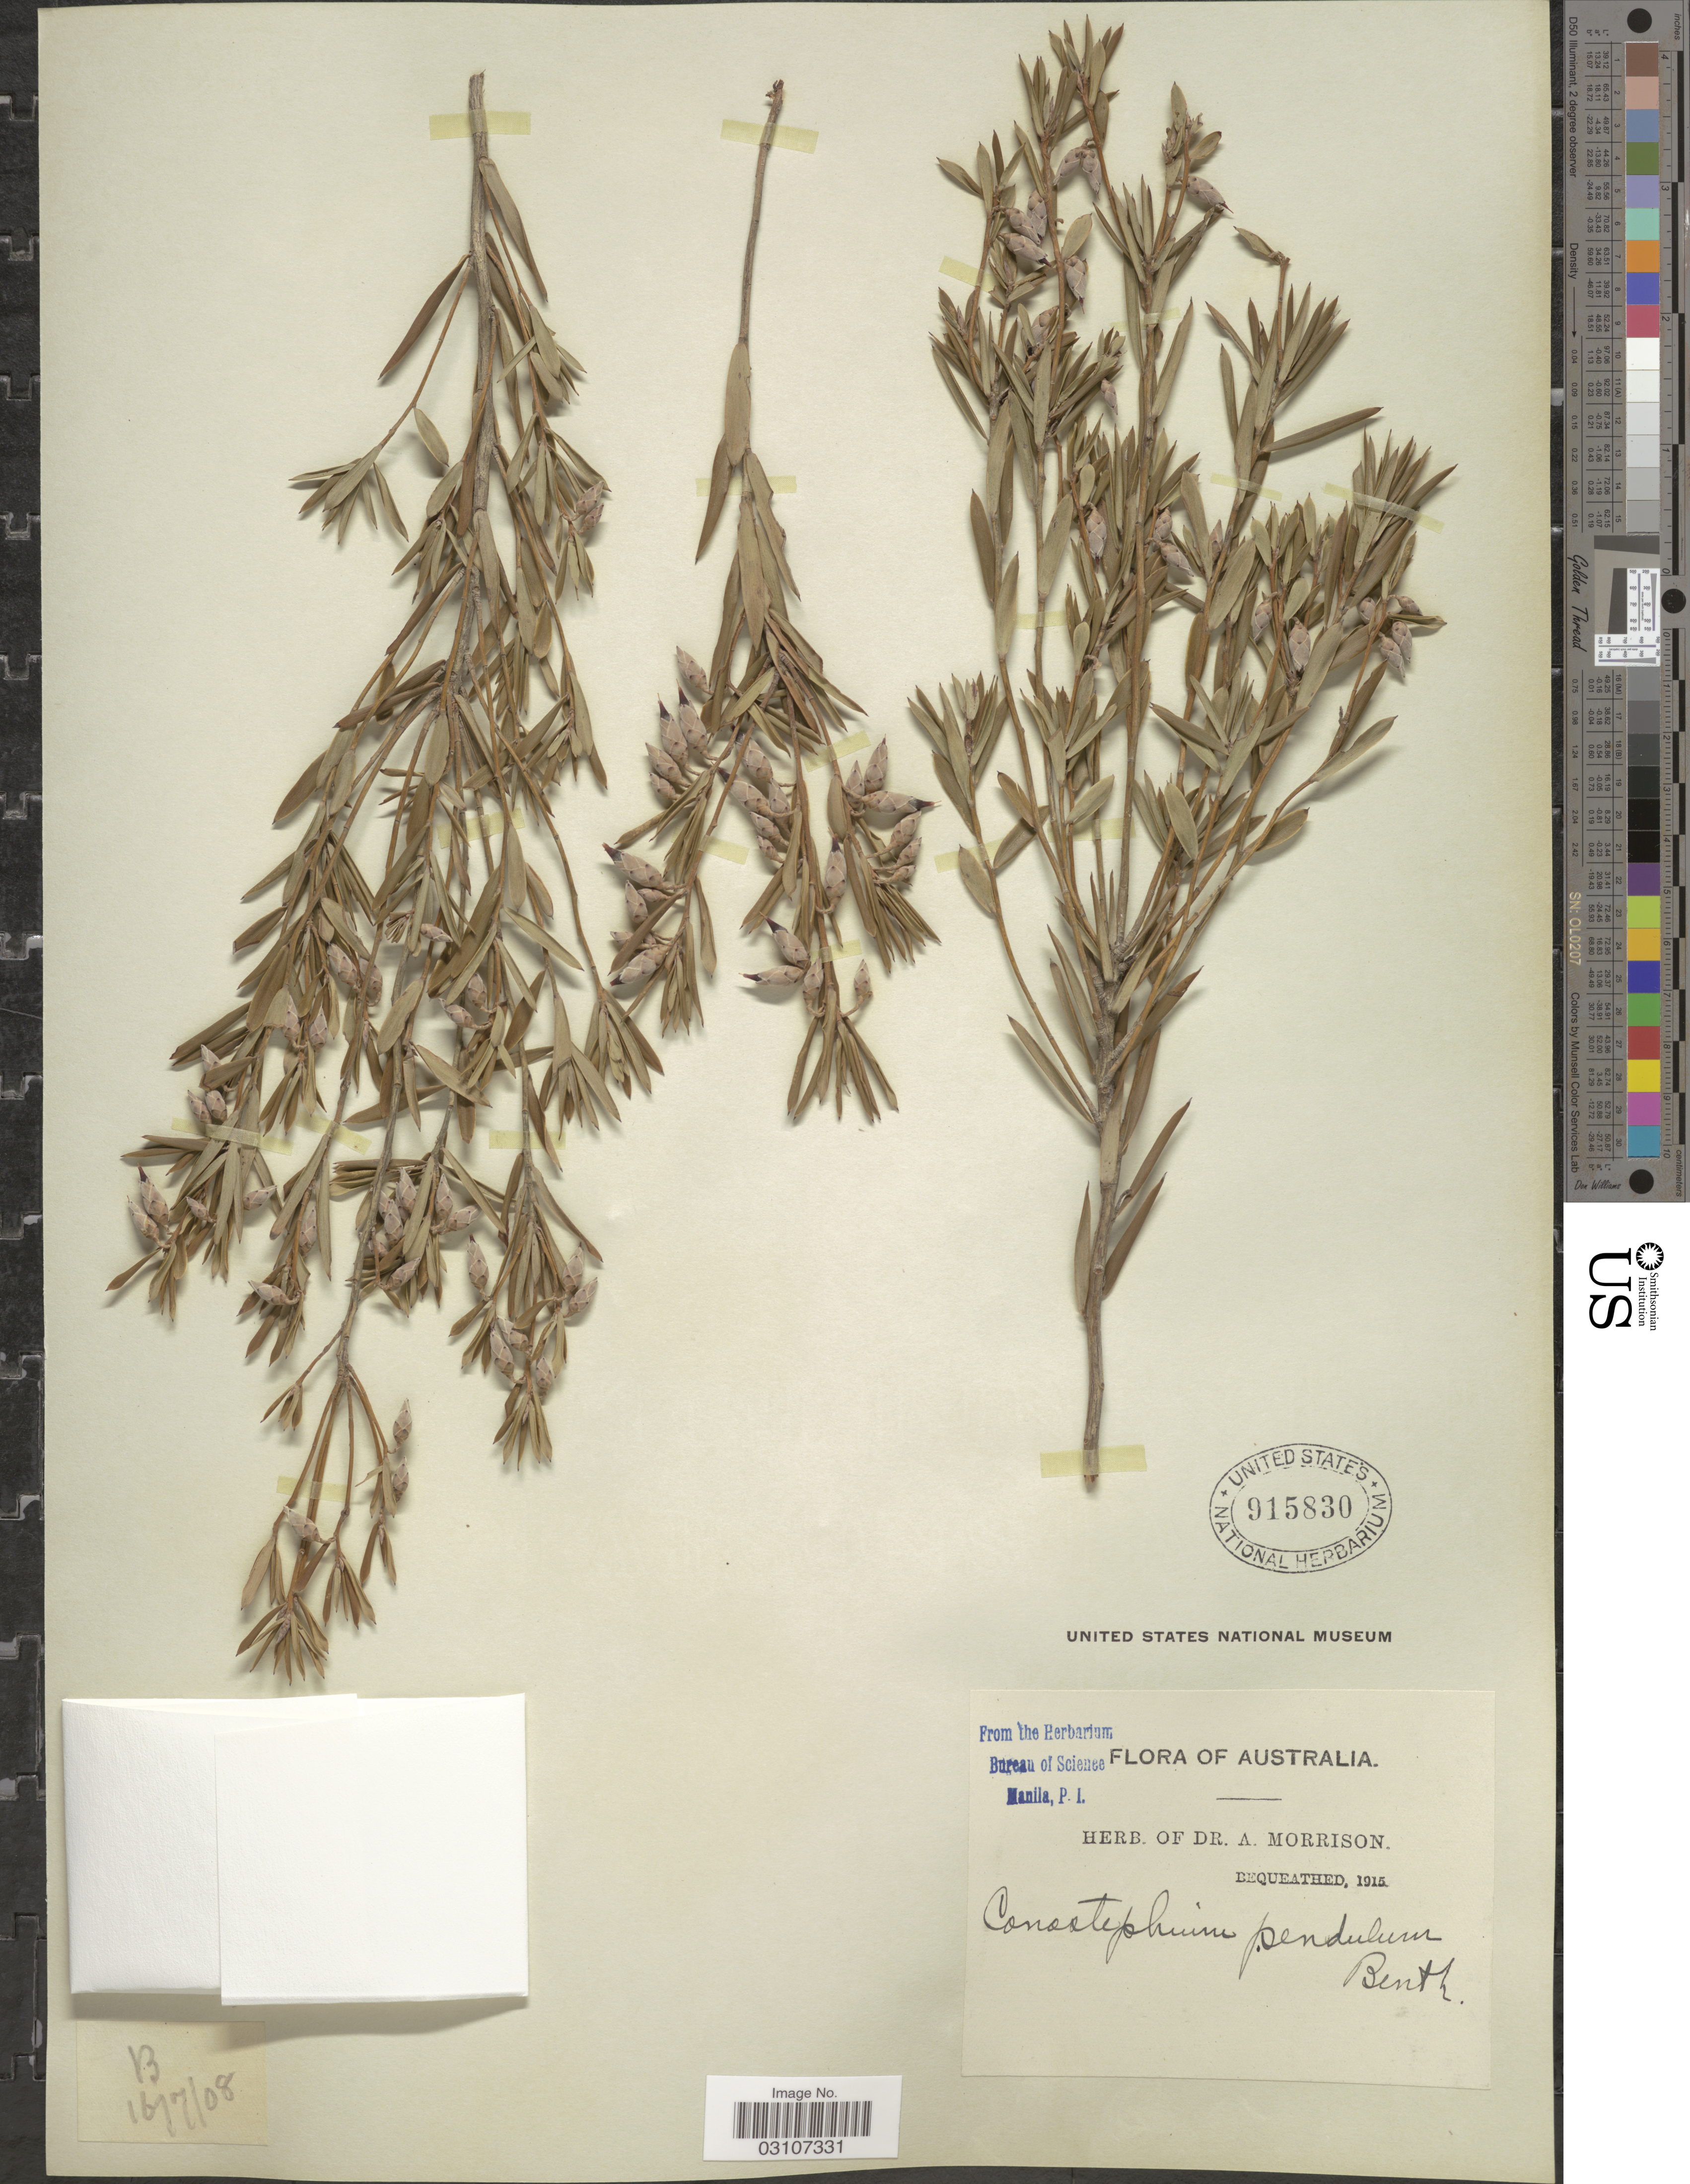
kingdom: Plantae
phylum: Tracheophyta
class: Magnoliopsida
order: Ericales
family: Ericaceae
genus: Conostephium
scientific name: Conostephium pendulum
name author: Deless.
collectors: ex herb. Dr. A. Morrison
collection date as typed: Transcribed d/m/y: 16/7/08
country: Australia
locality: B.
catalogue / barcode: US 915830